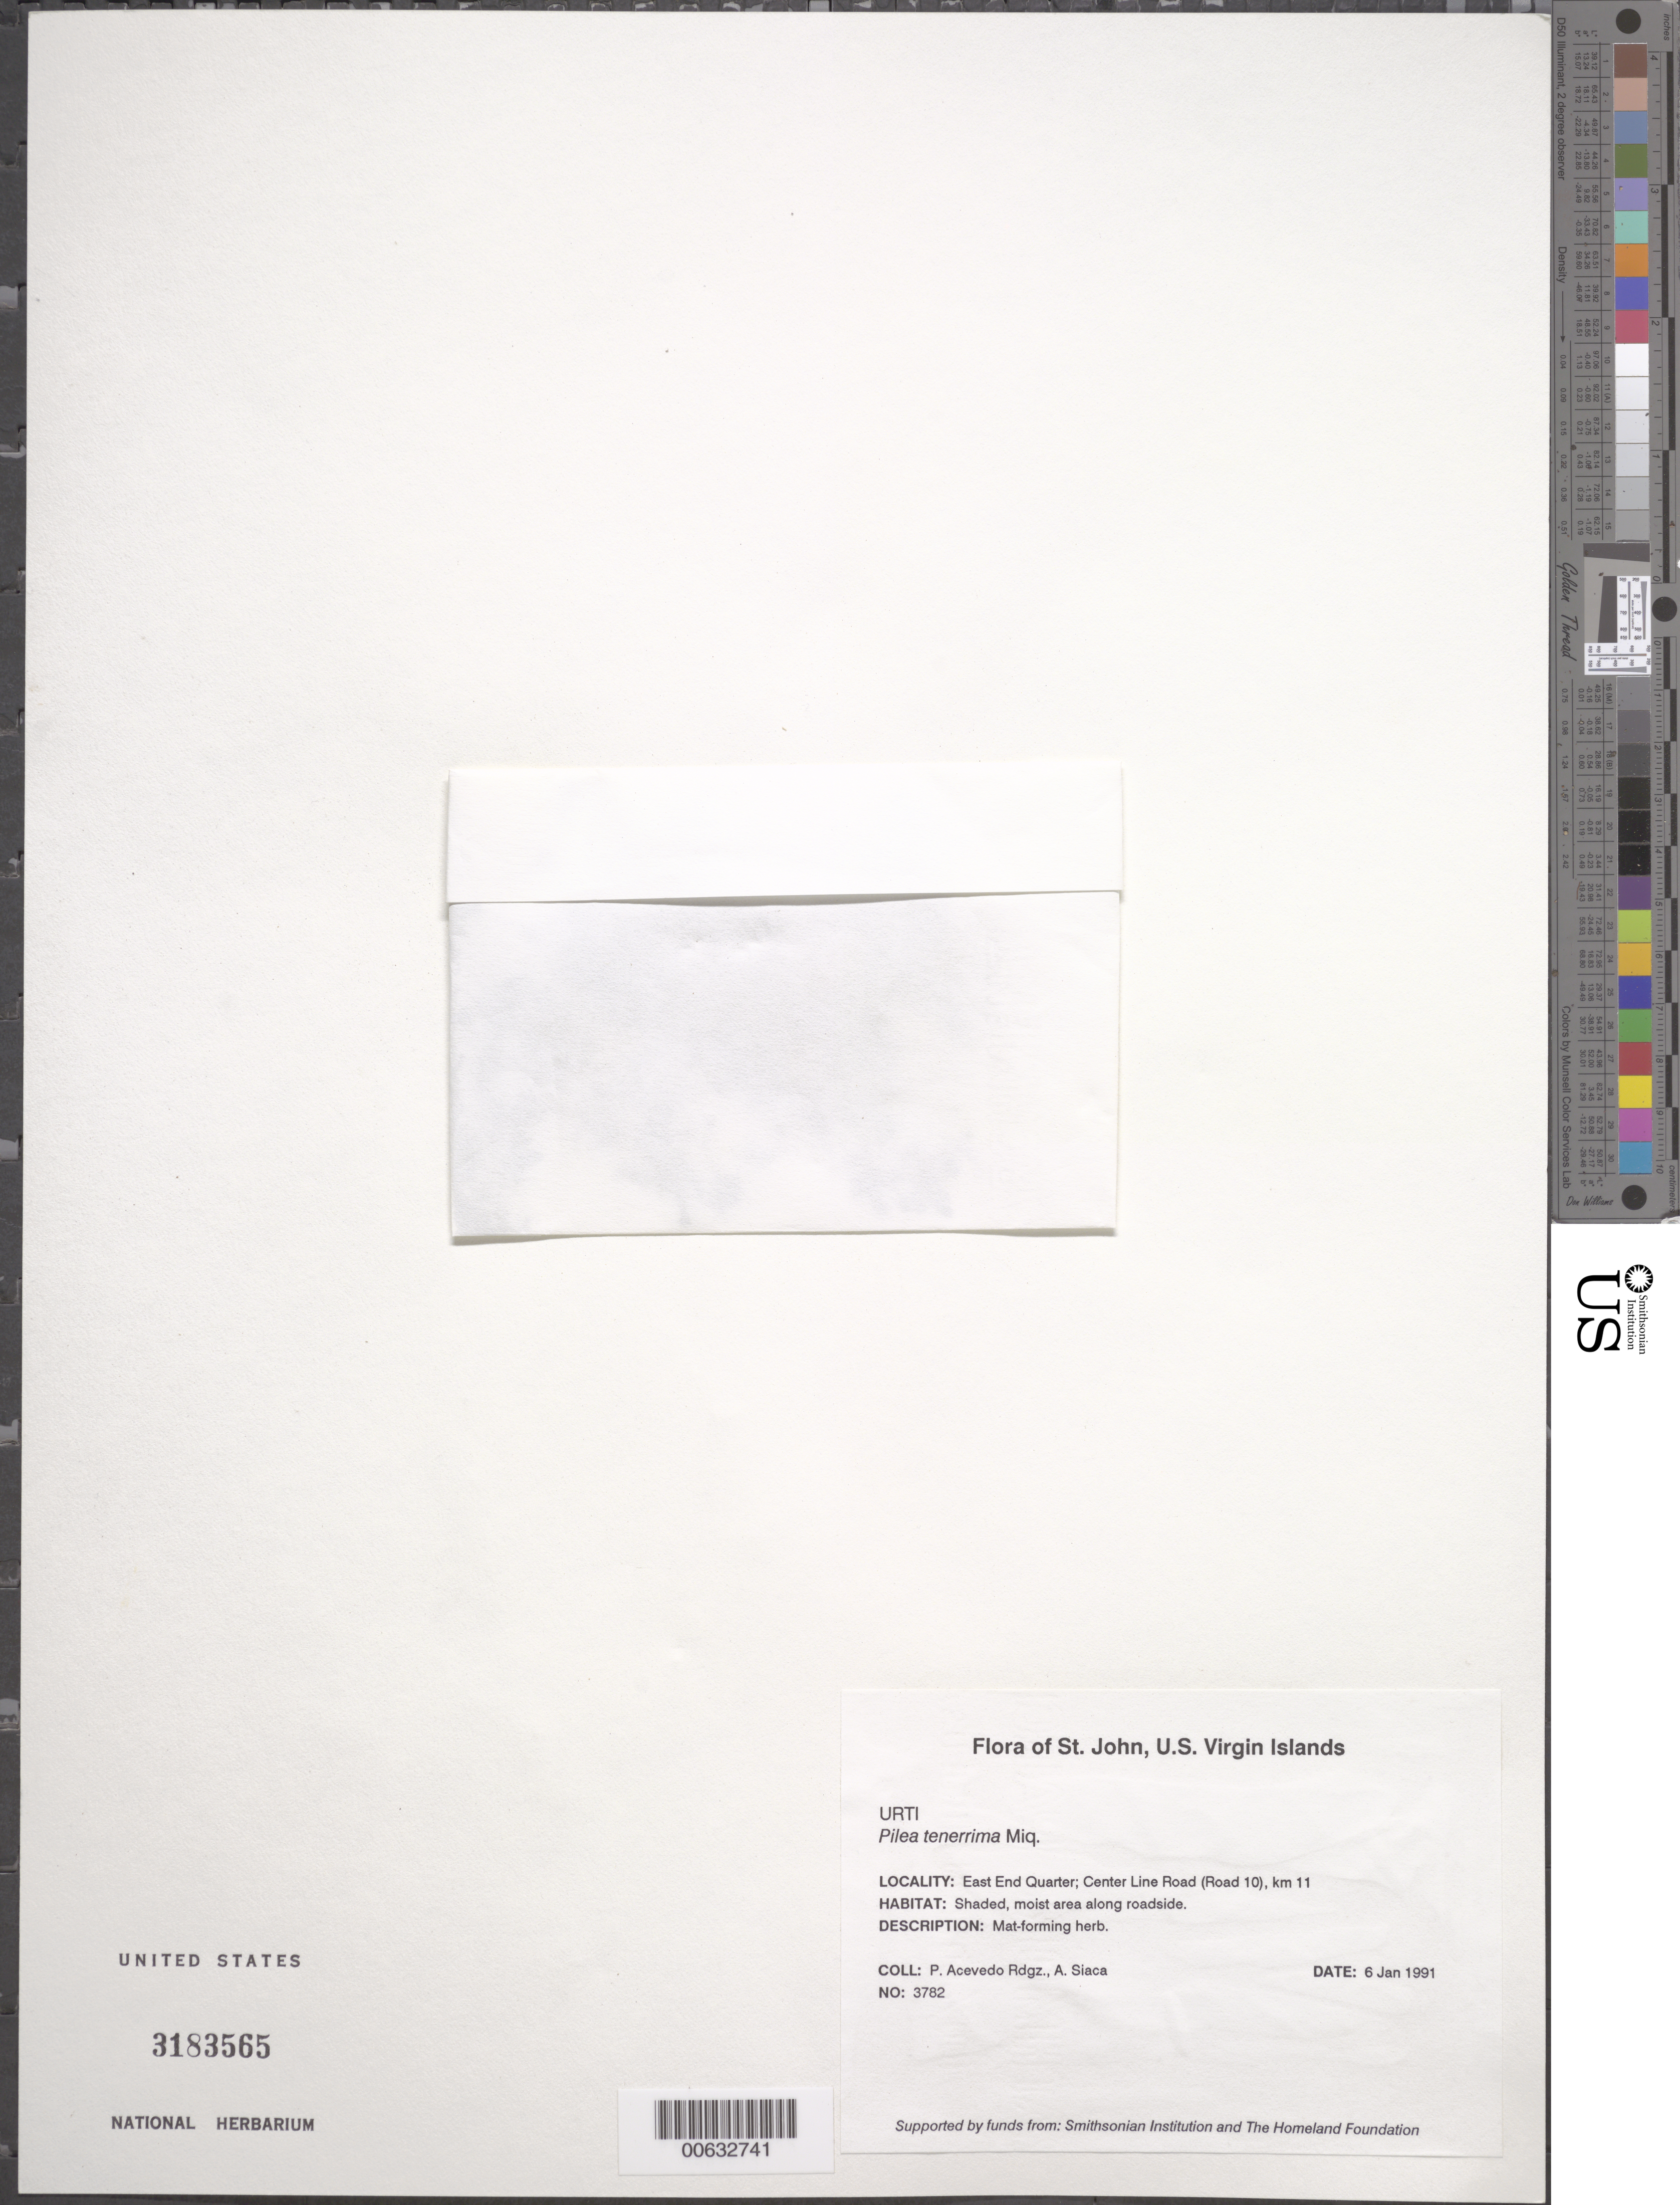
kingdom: Plantae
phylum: Tracheophyta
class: Magnoliopsida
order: Rosales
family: Urticaceae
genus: Pilea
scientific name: Pilea tenerrima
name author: Miq.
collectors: P. Acevedo-Rodr. & A. Siaca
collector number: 3782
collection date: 1991-01-06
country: U.S. Virgin Islands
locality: St. John. East End Quarter; Center Line Road (Road 10), km 11.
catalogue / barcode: US 3183565